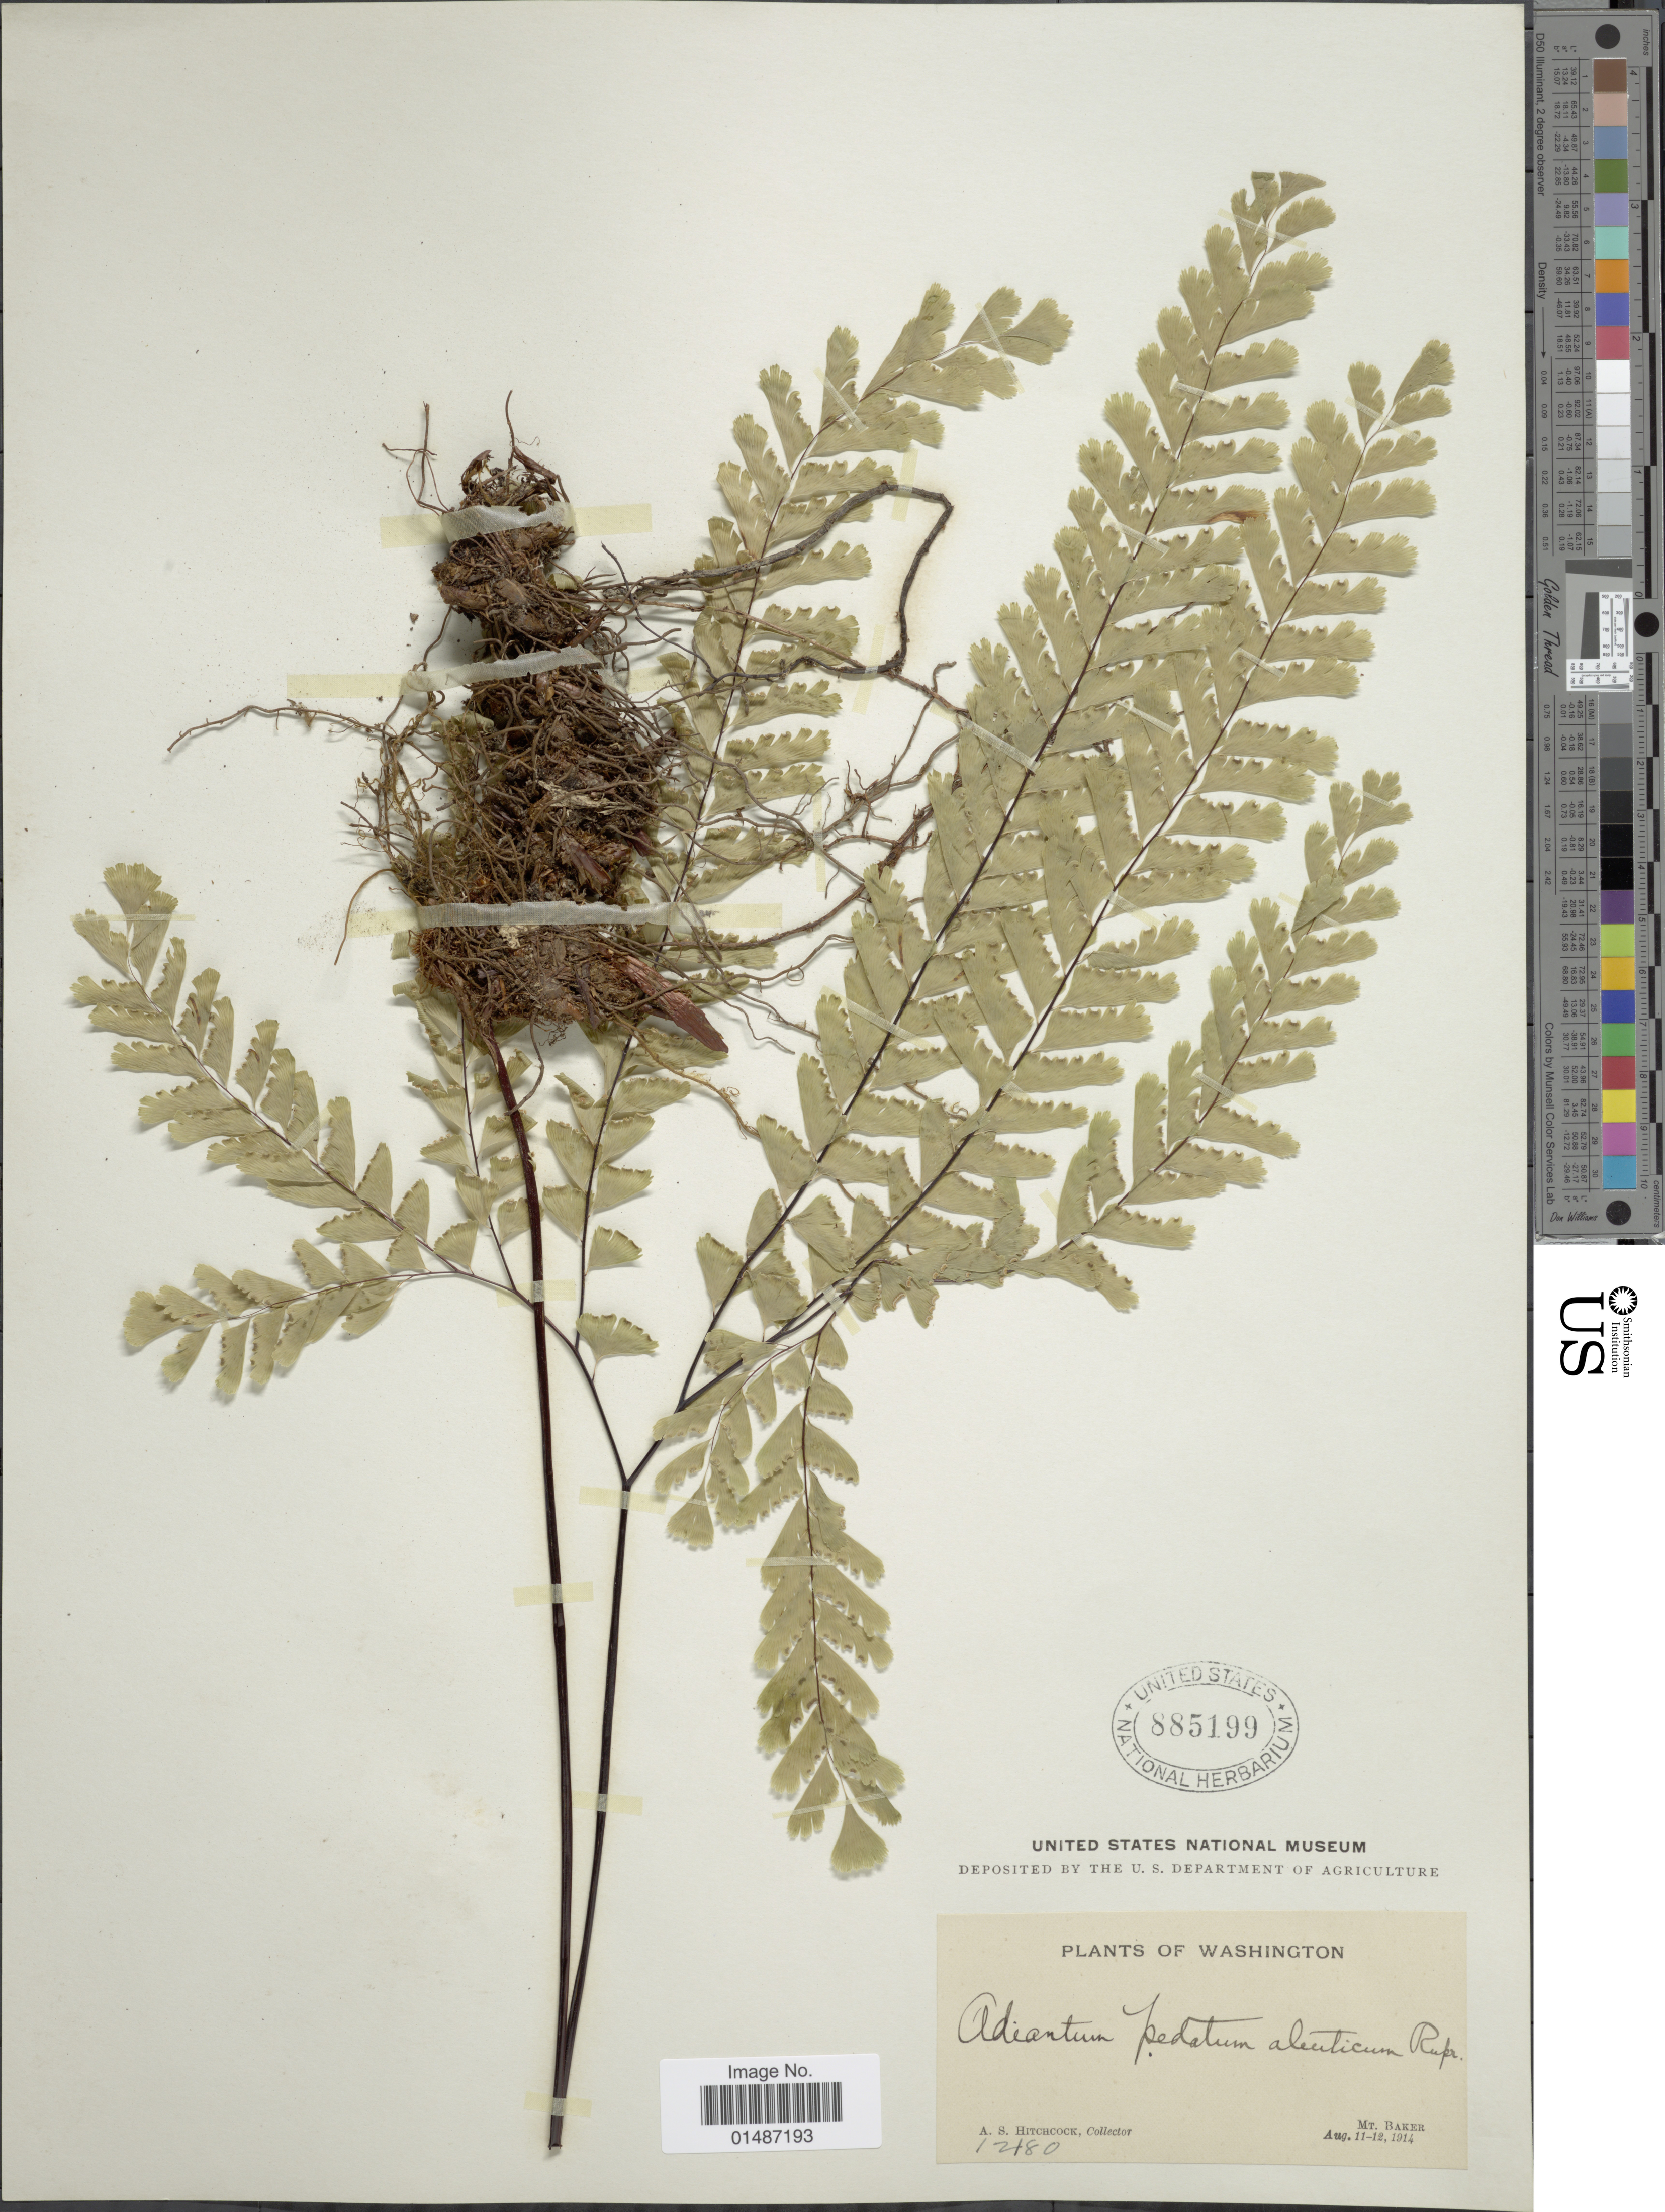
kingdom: Plantae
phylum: Tracheophyta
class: Polypodiopsida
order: Polypodiales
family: Pteridaceae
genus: Adiantum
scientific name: Adiantum pedatum subsp. aleuticum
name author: (Rupr.) Calder & Roy L. Taylor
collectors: A. S. Hitchcock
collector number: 12180*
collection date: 1914-08-11/1914-08-12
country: United States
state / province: Washington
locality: Mt. Baker.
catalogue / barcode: US 885199